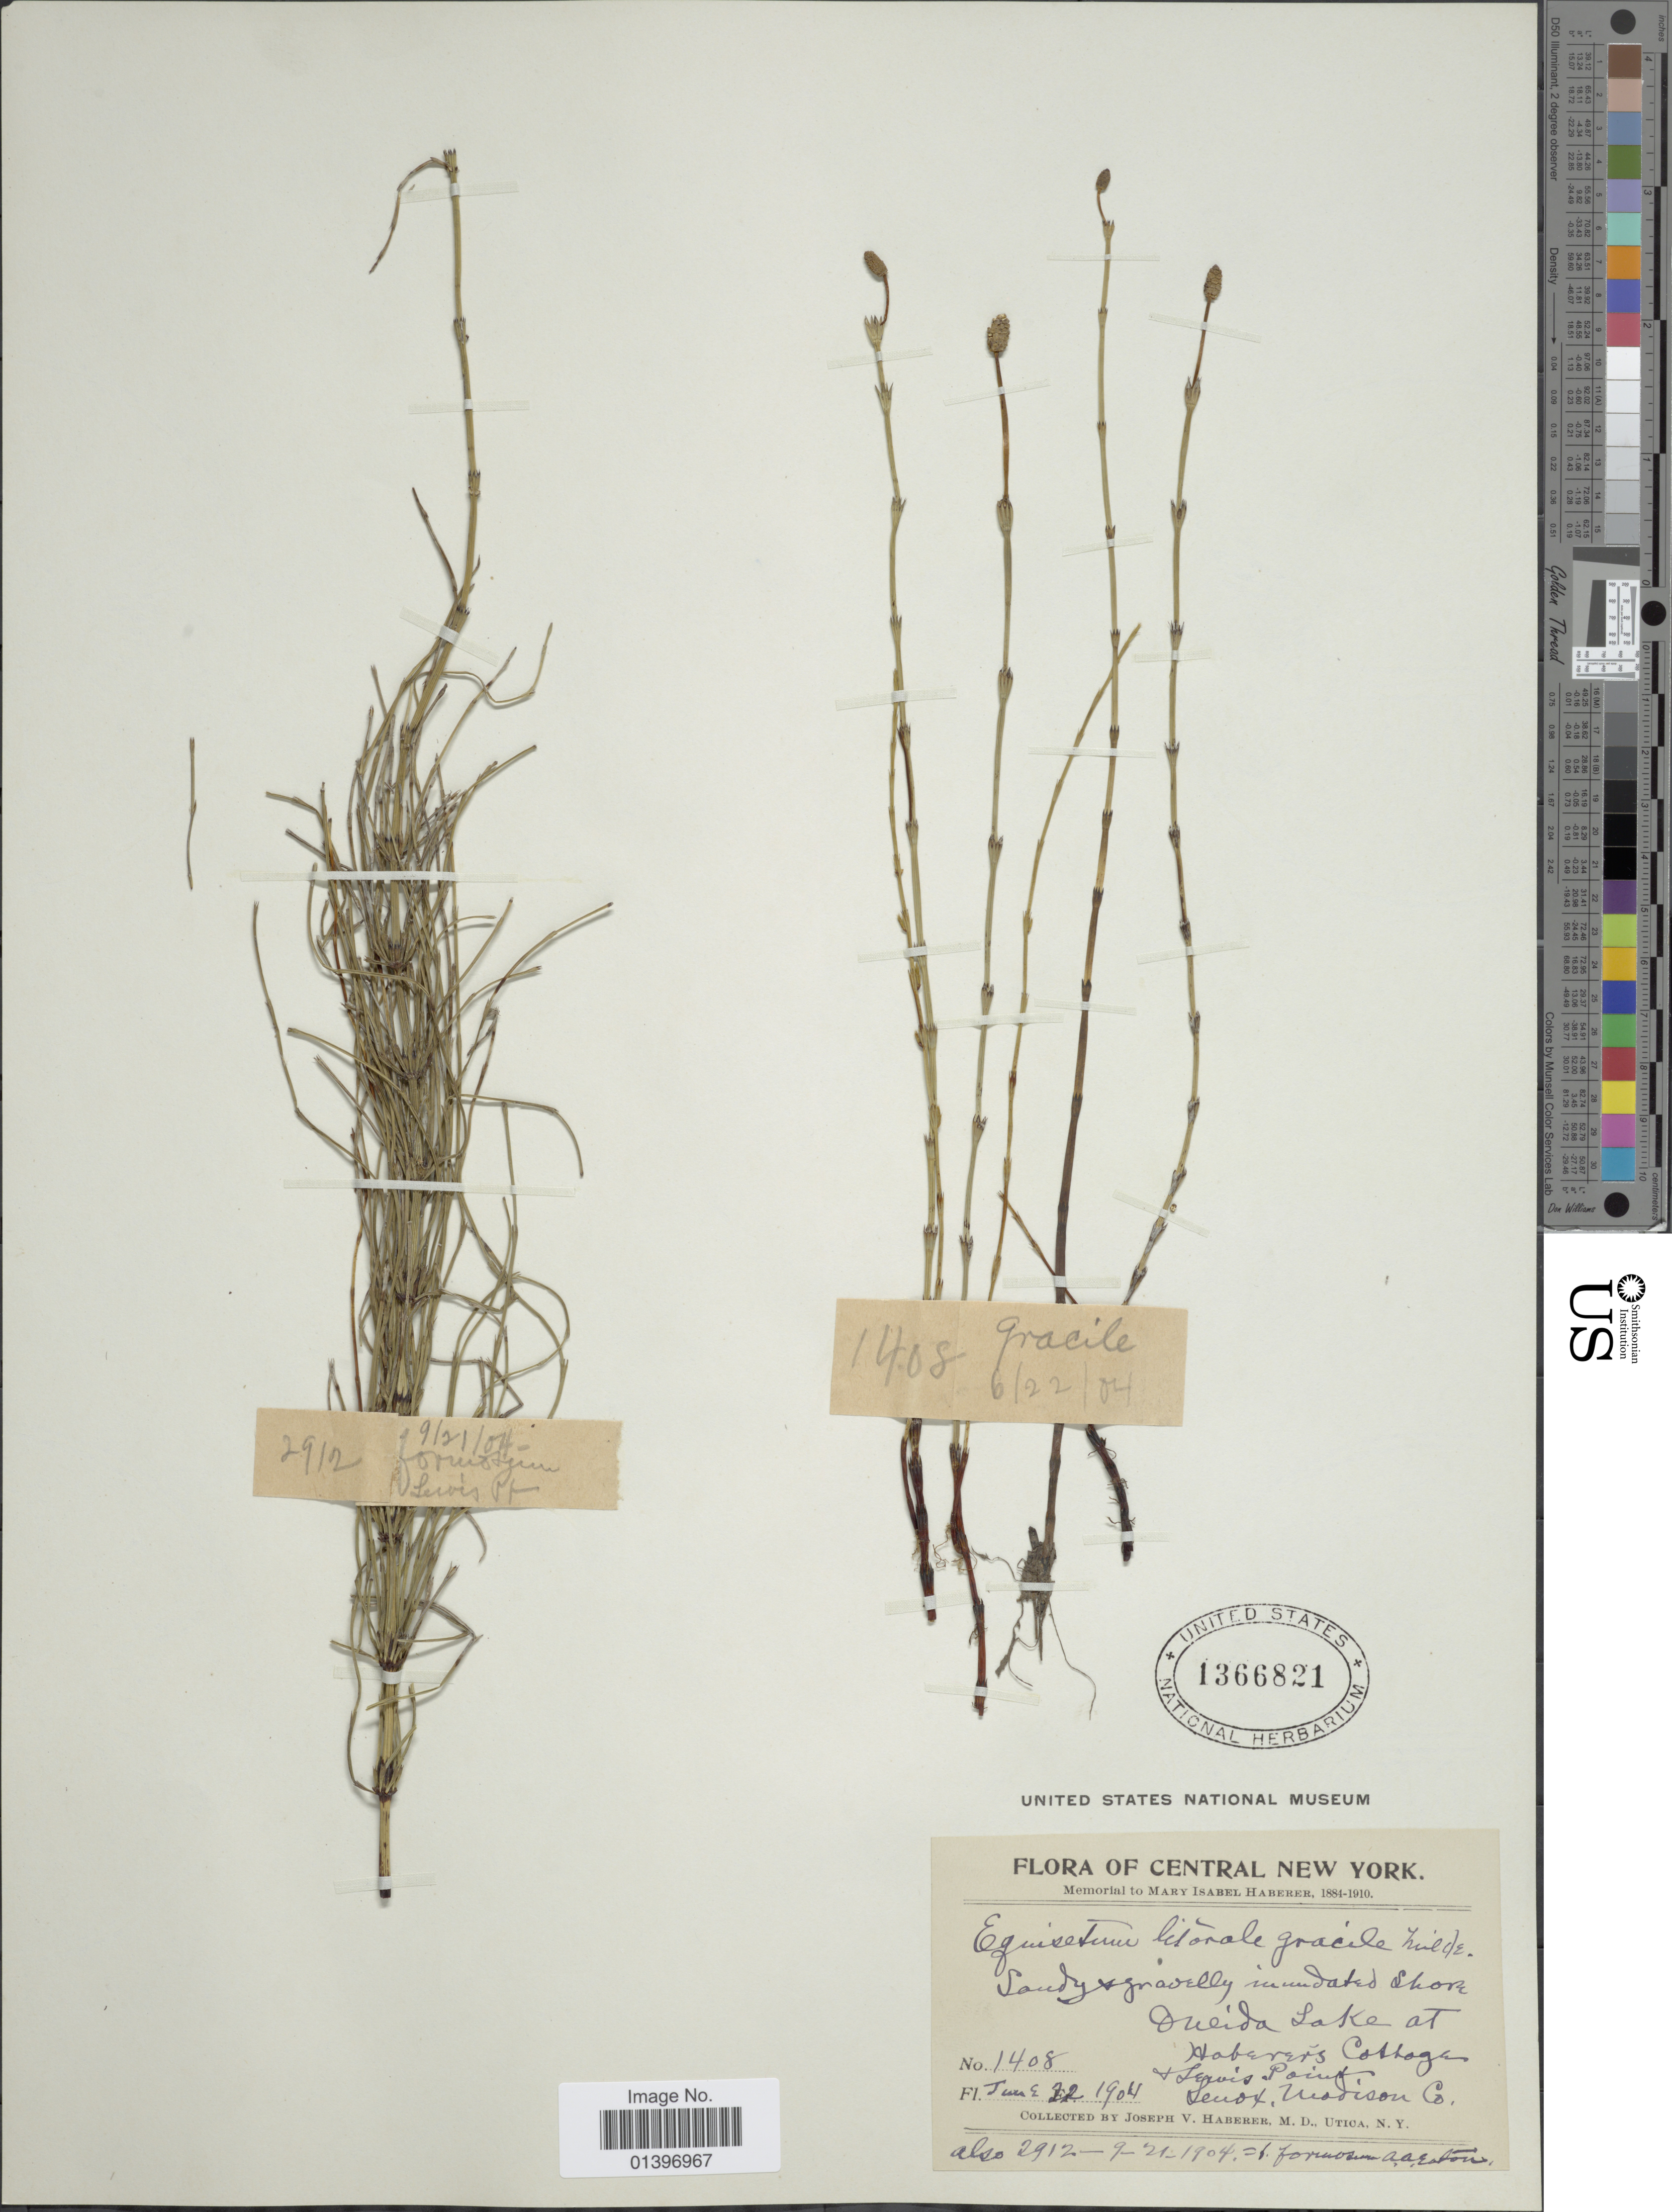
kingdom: Plantae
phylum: Tracheophyta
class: Polypodiopsida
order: Equisetales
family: Equisetaceae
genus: Equisetum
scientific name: Equisetum x litorale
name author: Kuhlw.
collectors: J. V. Haberer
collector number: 1408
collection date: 1904-06-22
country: United States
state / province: New York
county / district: Oneida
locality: Sandy gravelly inundated shore, Oneida Lake at Harberers Cottage & Lewis Point, Lenox, Madison Co.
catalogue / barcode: US 1366821